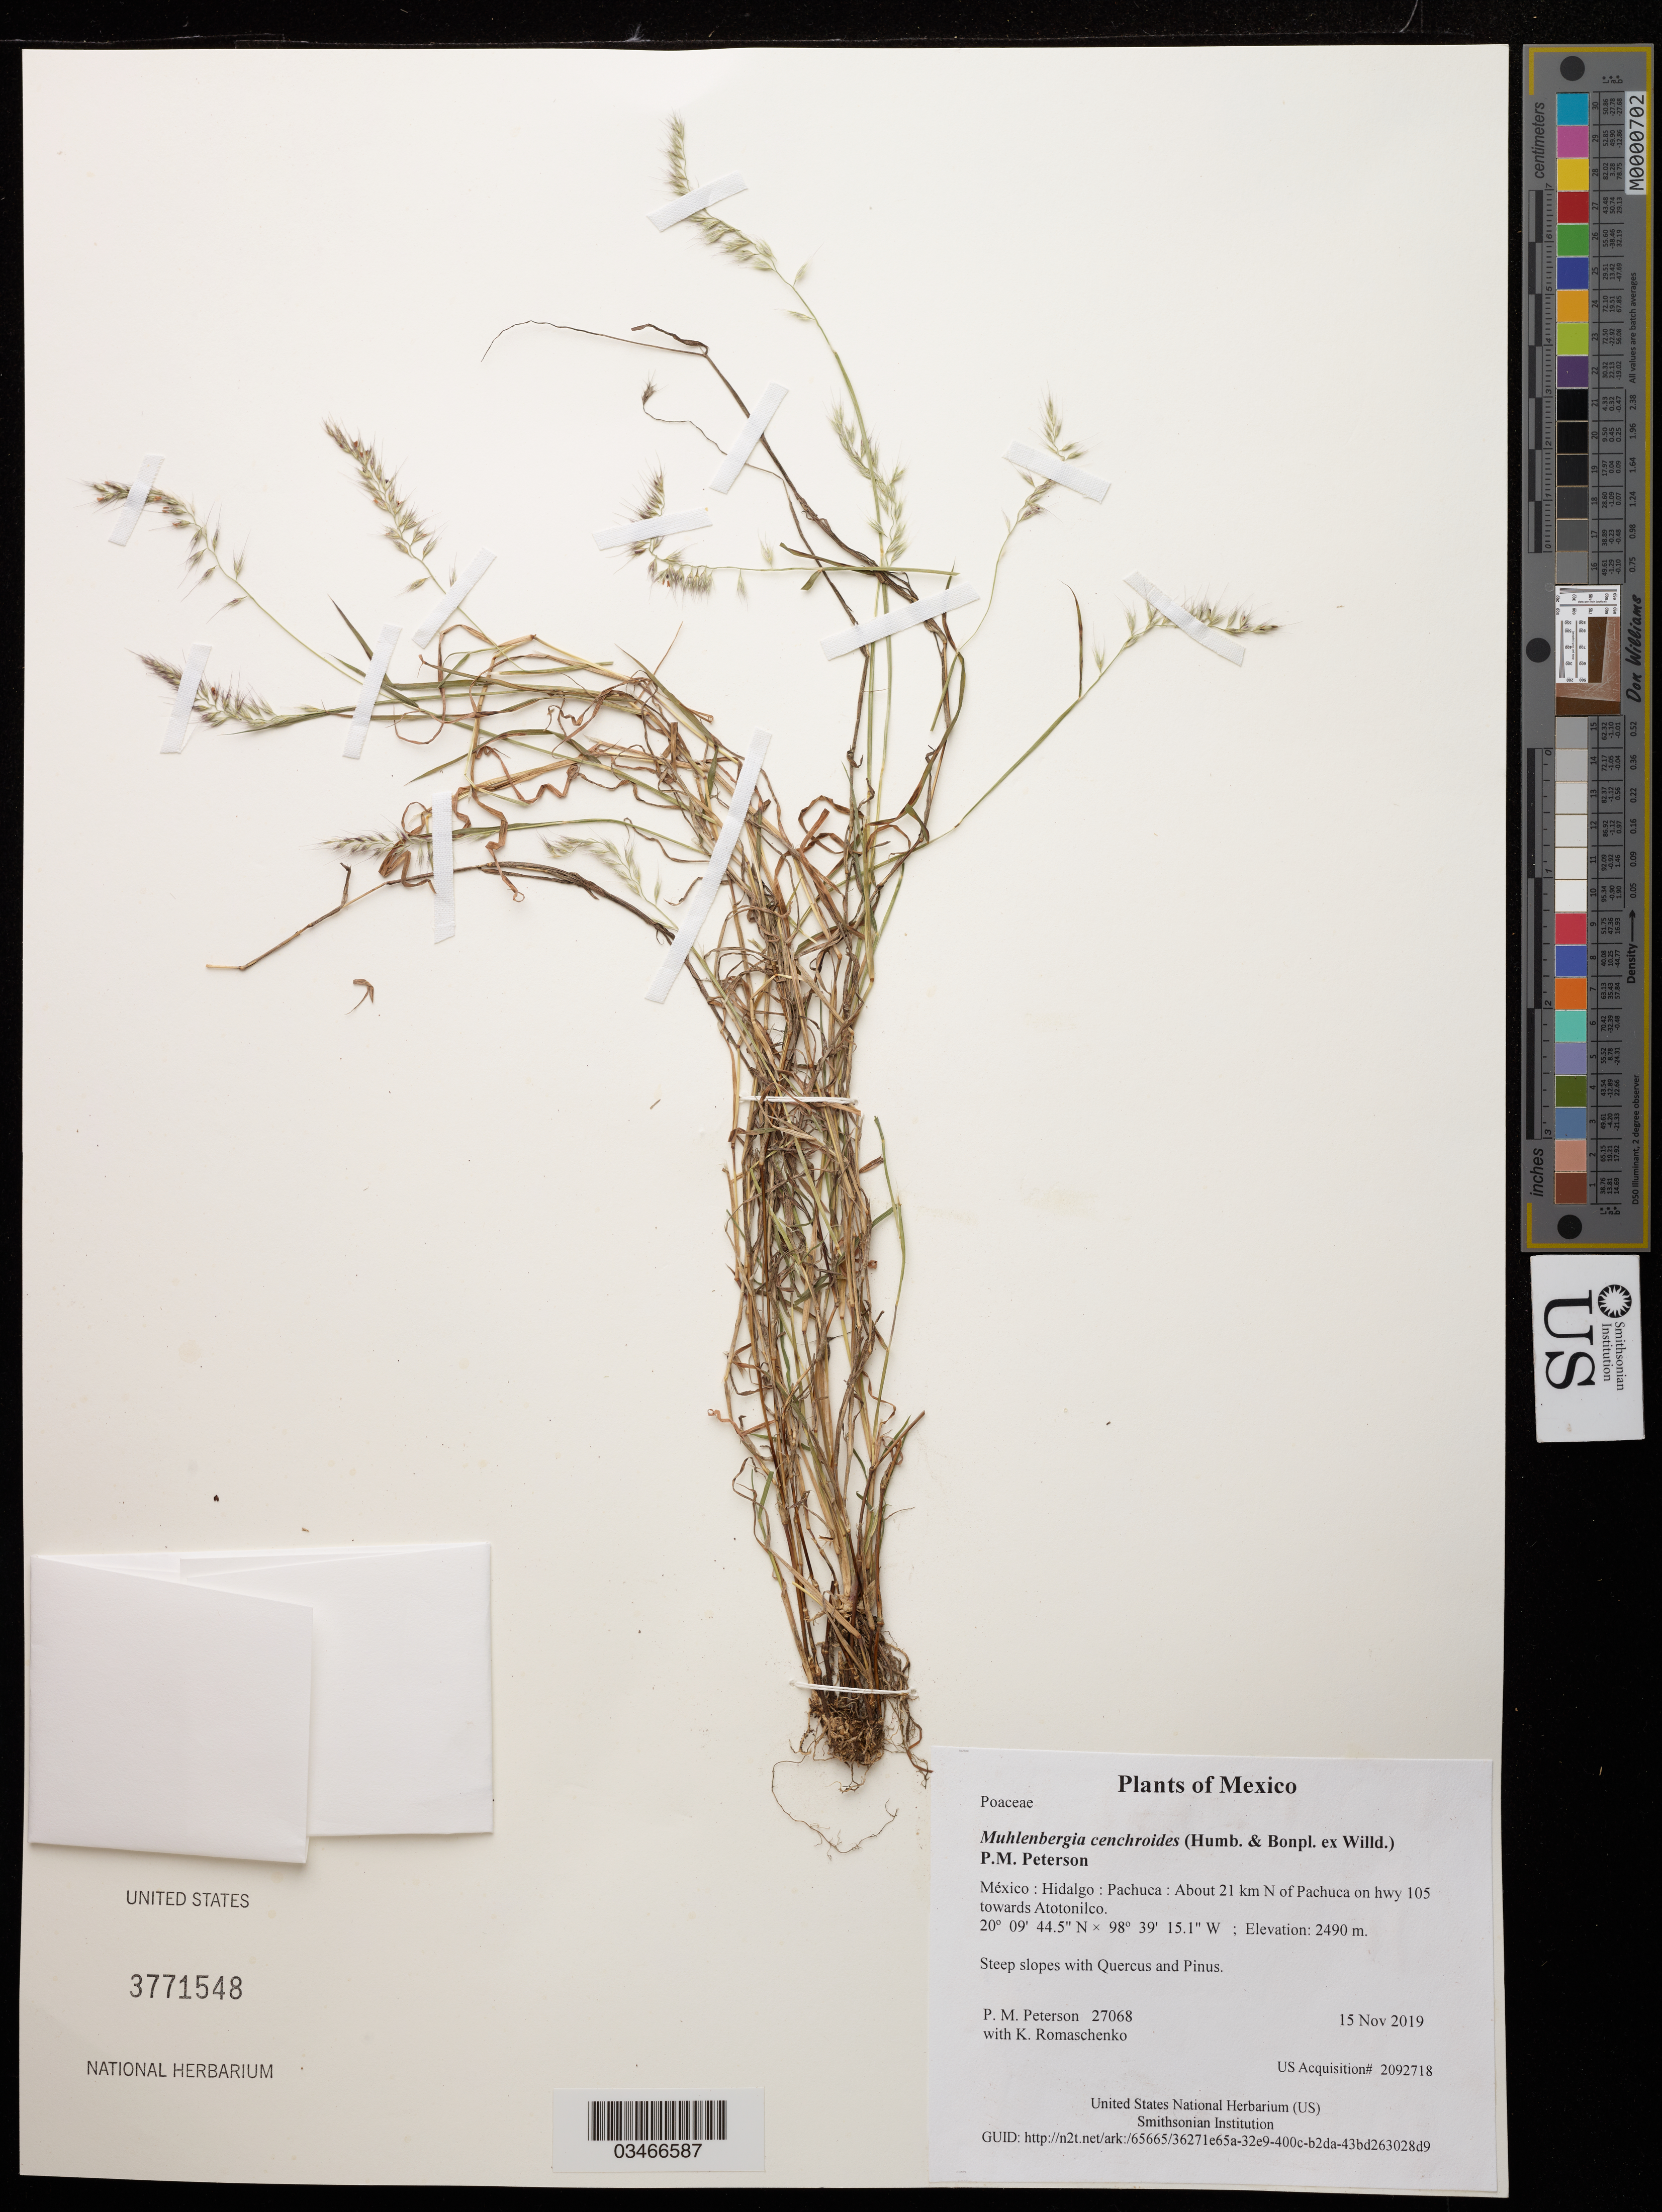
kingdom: Plantae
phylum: Tracheophyta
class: Liliopsida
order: Poales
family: Poaceae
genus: Muhlenbergia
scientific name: Muhlenbergia cenchroides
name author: (Humb. & Bonpl. ex Willd.) P.M. Peterson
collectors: P. M. Peterson & K. Romaschenko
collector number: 27068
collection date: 2019-11-15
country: México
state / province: Hidalgo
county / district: Pachuca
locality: About 21 km N of Pachuca on hwy 105 towards Atotonilco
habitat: Steep slopes with Quercus and Pinus.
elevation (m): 2490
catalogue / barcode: US 3771548